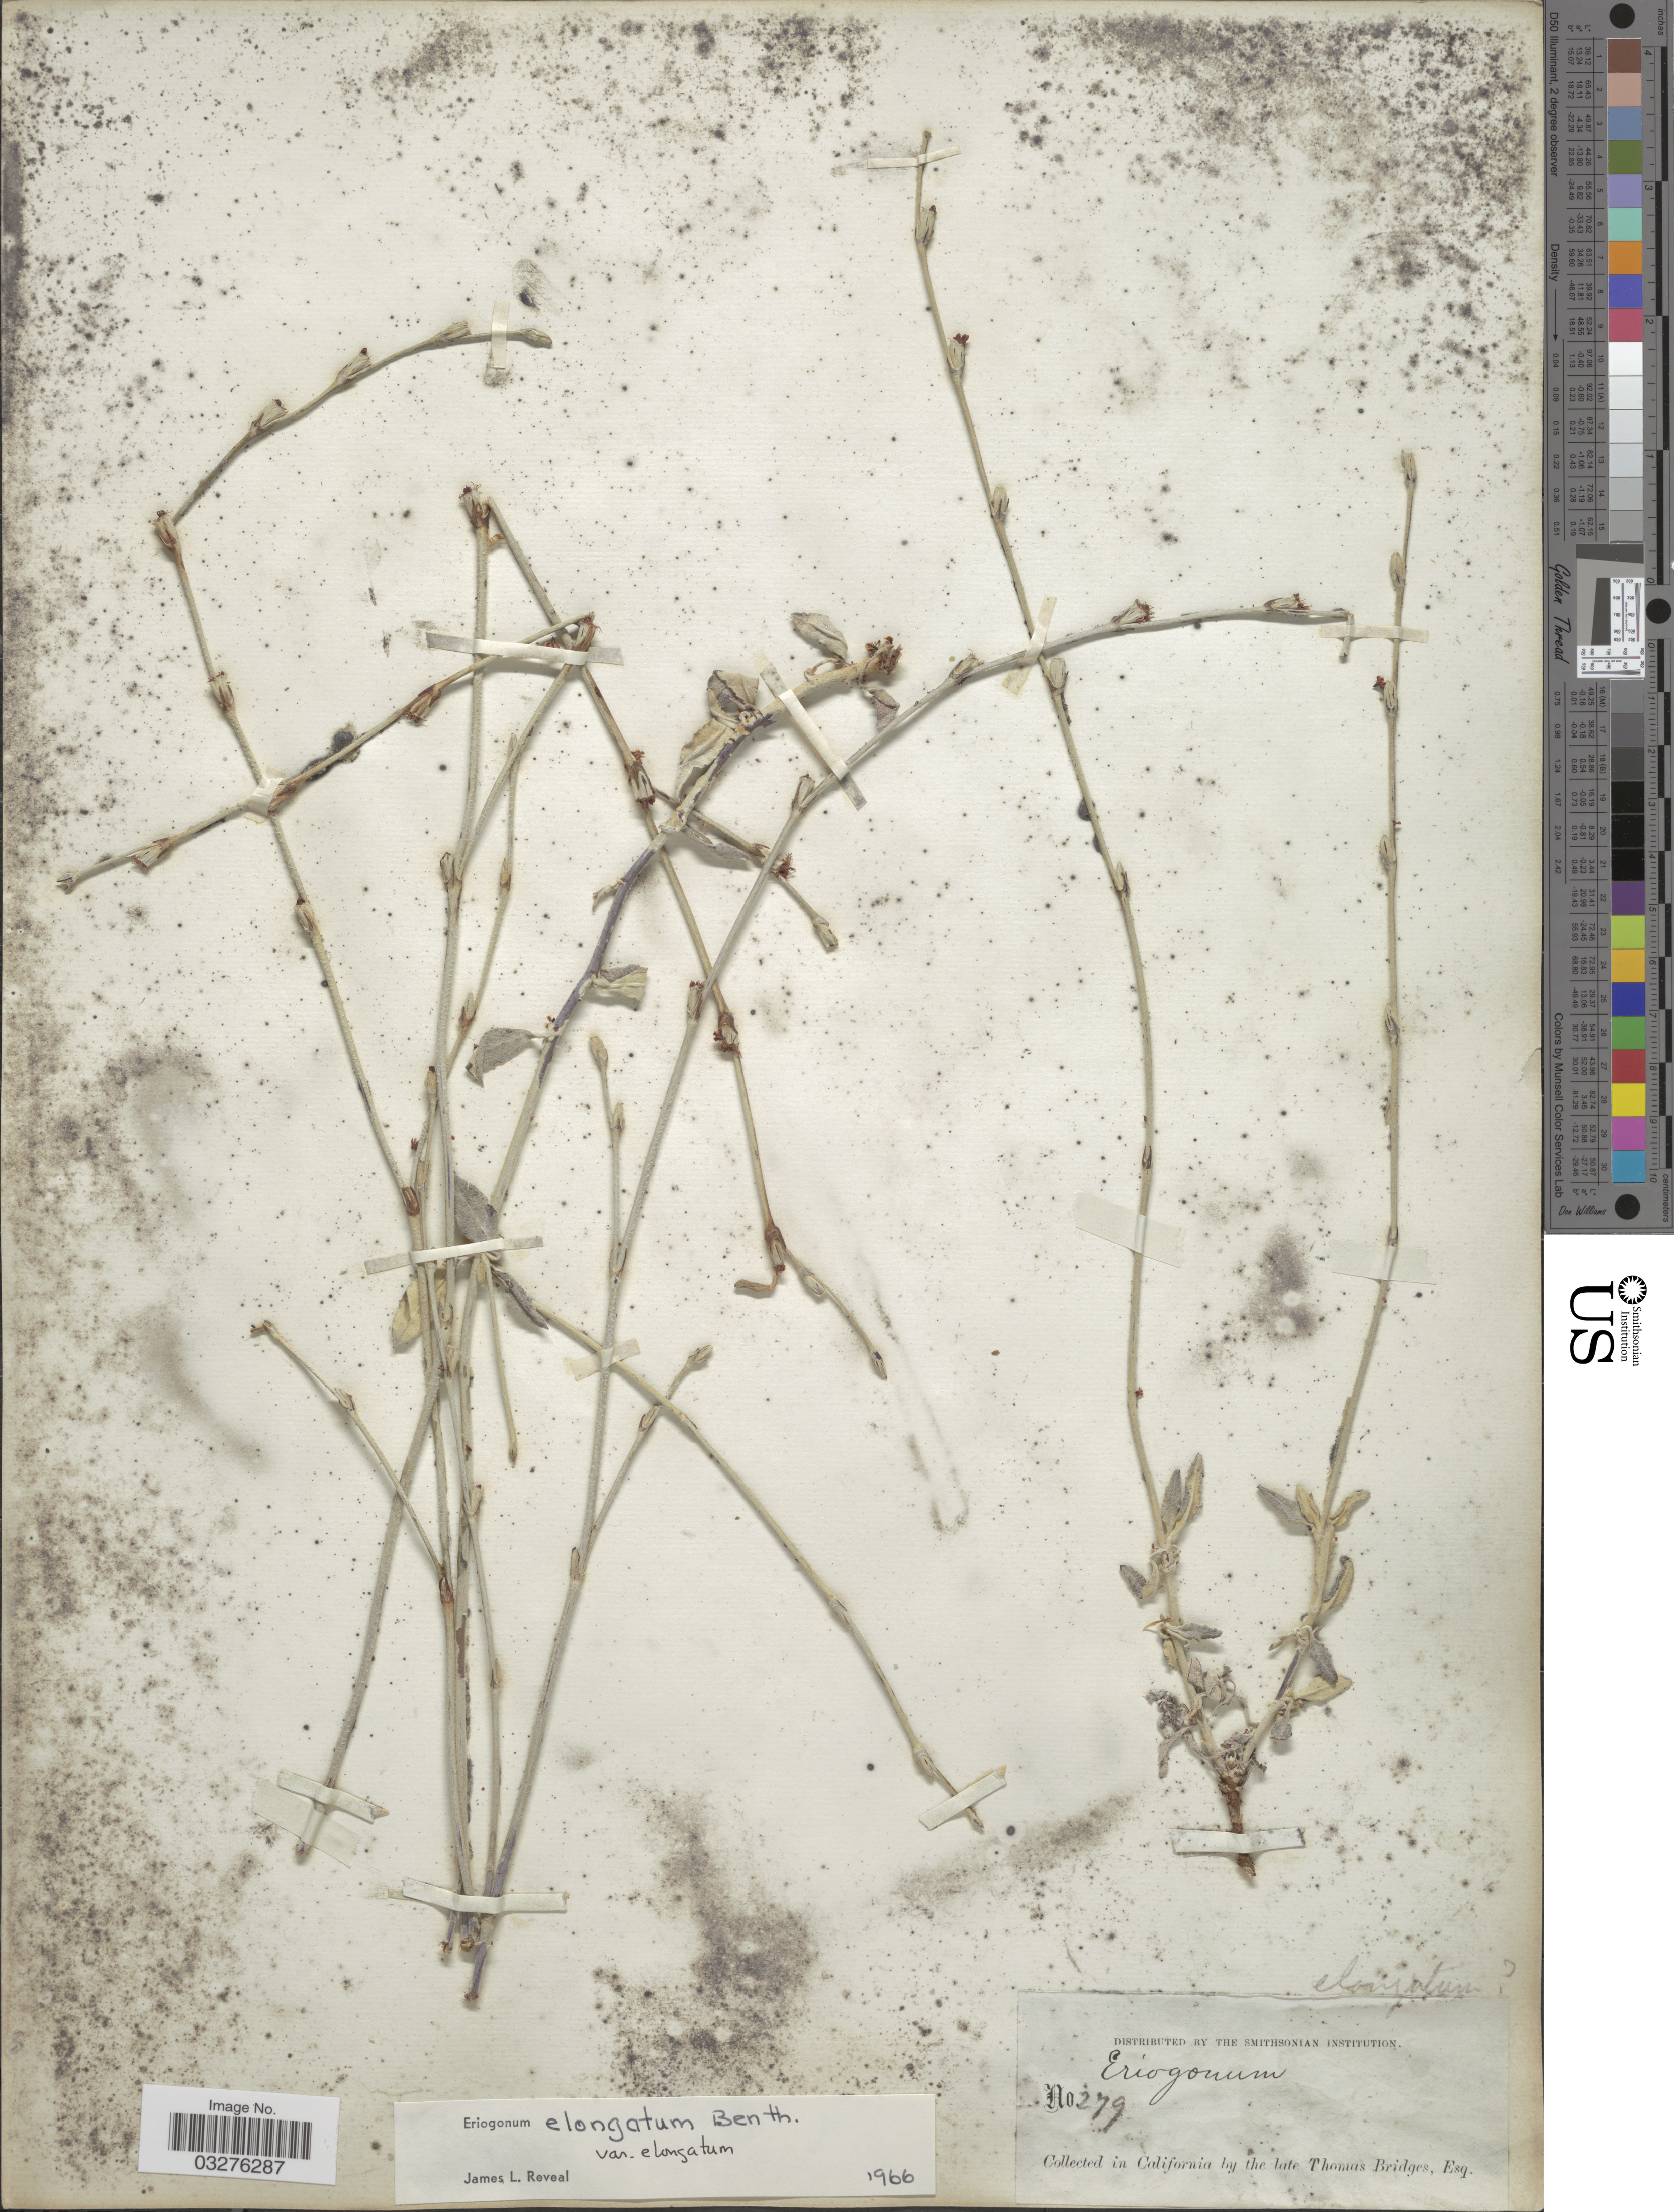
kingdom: Plantae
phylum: Tracheophyta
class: Magnoliopsida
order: Caryophyllales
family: Polygonaceae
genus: Eriogonum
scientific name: Eriogonum elongatum var. elongatum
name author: Benth.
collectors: T. Bridges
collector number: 279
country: United States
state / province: California